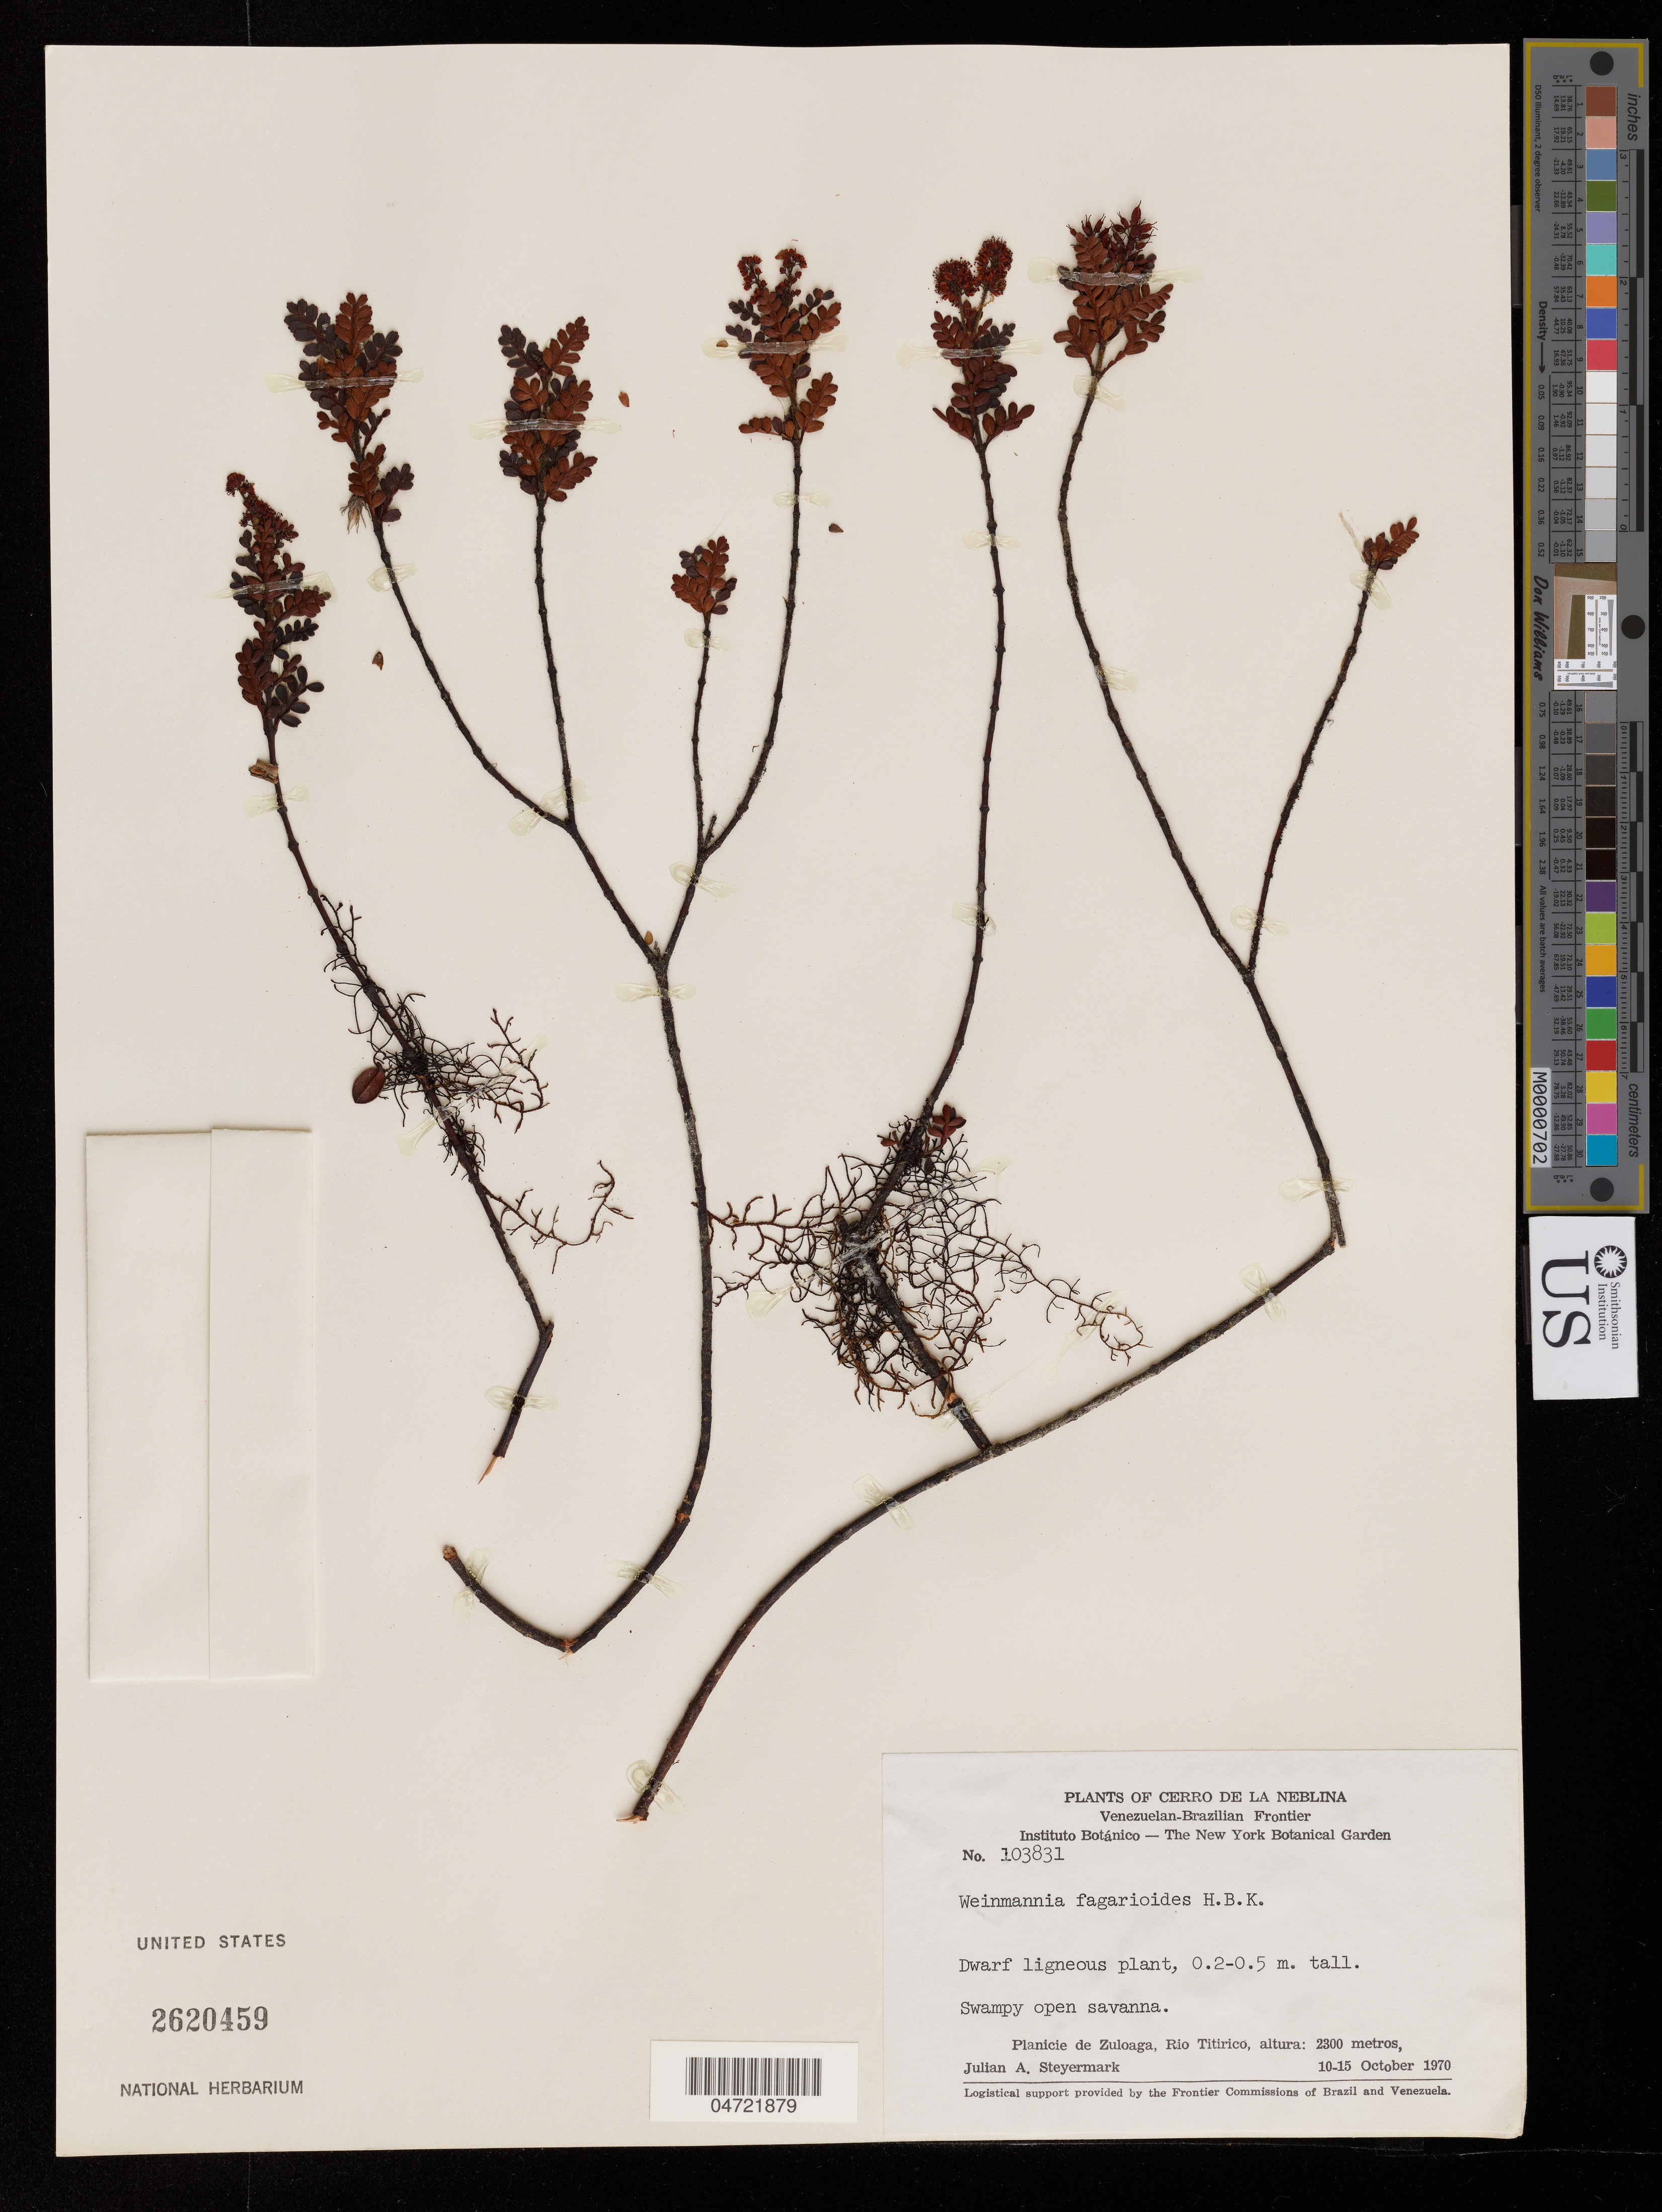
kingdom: Plantae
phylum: Tracheophyta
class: Magnoliopsida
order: Oxalidales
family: Cunoniaceae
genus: Weinmannia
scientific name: Weinmannia fagaroides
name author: Kunth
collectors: J. Steyermark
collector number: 103831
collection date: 1970-10-10/1970-10-15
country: Venezuela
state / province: Amazonas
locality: Cerro de la Neblina. Planície de Zuloaga, Rio Titirico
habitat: Swampy open savanna.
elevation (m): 2300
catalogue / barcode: US 2620459